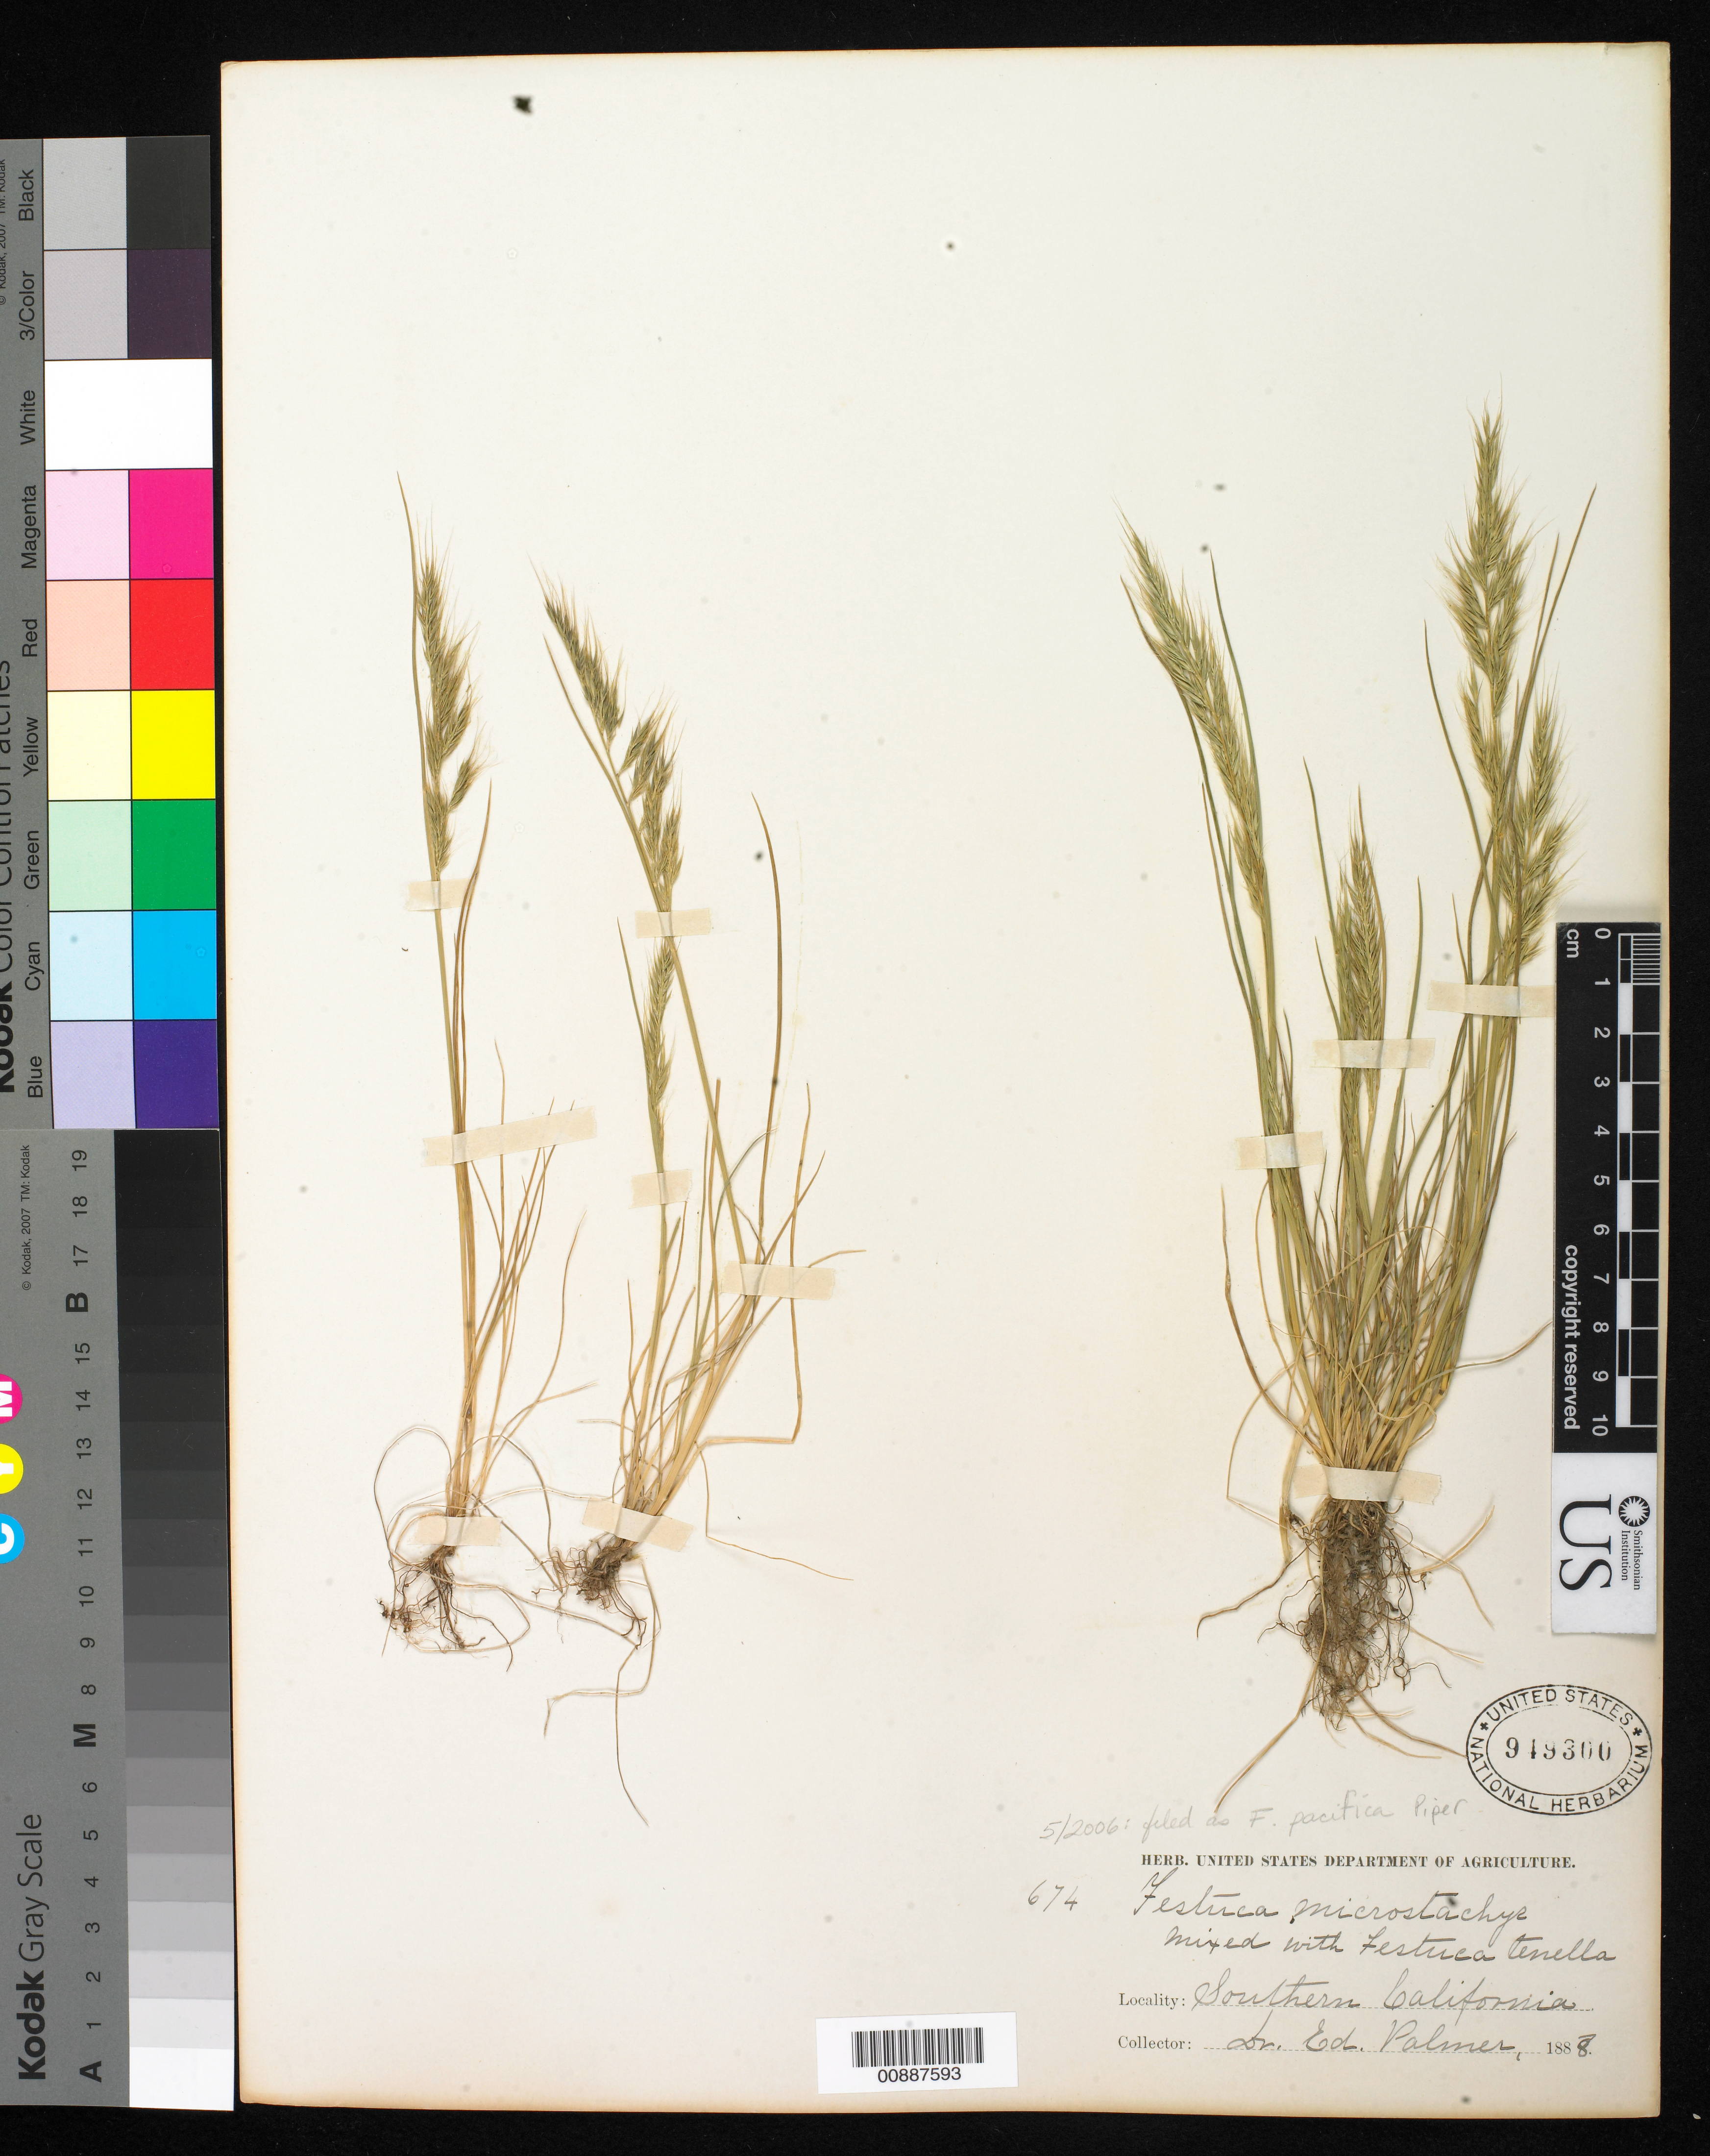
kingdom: Plantae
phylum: Tracheophyta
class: Liliopsida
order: Poales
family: Poaceae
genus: Festuca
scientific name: Festuca microstachys var. pauciflora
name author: Scribn. ex W.J. Beal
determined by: Poaceae Reorganization Project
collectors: E. Palmer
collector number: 674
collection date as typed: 1888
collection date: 1888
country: United States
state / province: California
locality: Southern California.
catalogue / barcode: US 949300